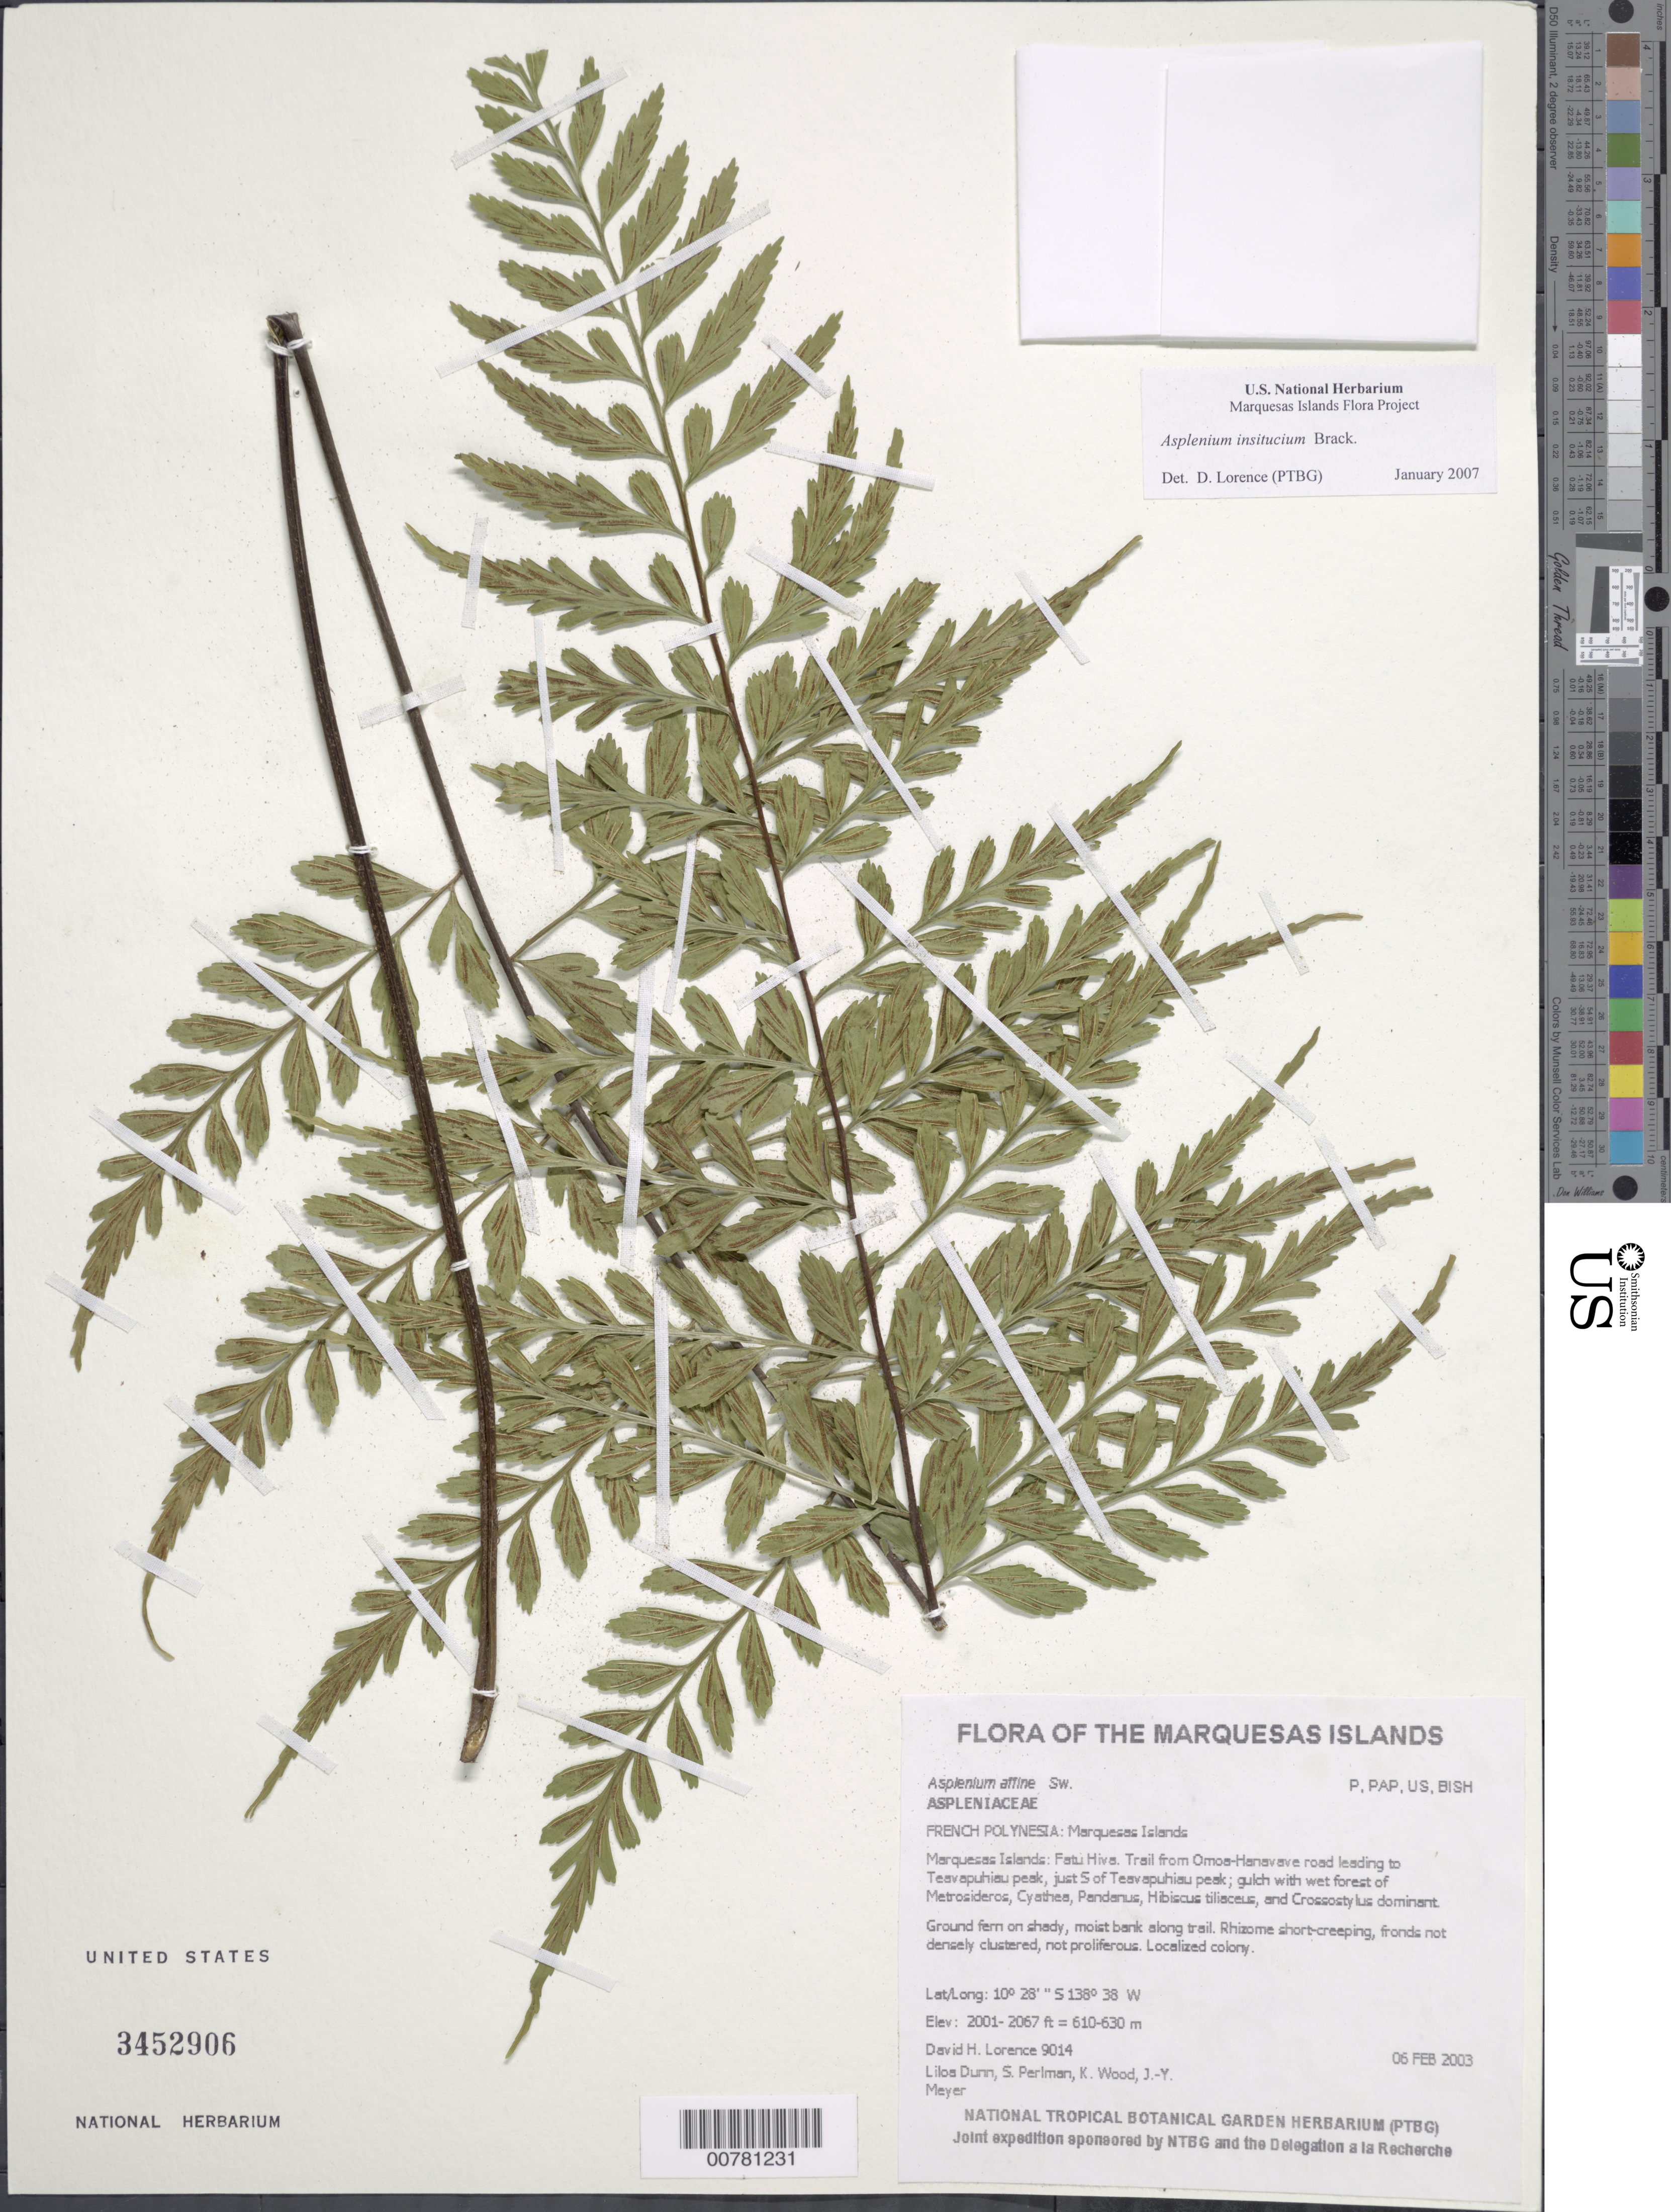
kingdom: Plantae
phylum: Tracheophyta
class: Polypodiopsida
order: Polypodiales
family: Aspleniaceae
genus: Asplenium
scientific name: Asplenium insiticium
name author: Brack. in Wilkes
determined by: Lorence, David H., (PTBG), National Tropical Botanical Garden (UNITED STATES)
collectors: D. Lorence, L. Dunn, S. P. Perlman, K. R. Wood & J.-Y. Meyer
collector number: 9014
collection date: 2003-02-06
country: French Polynesia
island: Fatu Hiva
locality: Trail from Omoa-Hanavave road leading to Teavapuhiau peak, just S of Teavapuhiau peak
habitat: Gulch with wet forest. Ground fern on shady, moist bank along trail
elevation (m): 610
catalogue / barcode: US 3452906